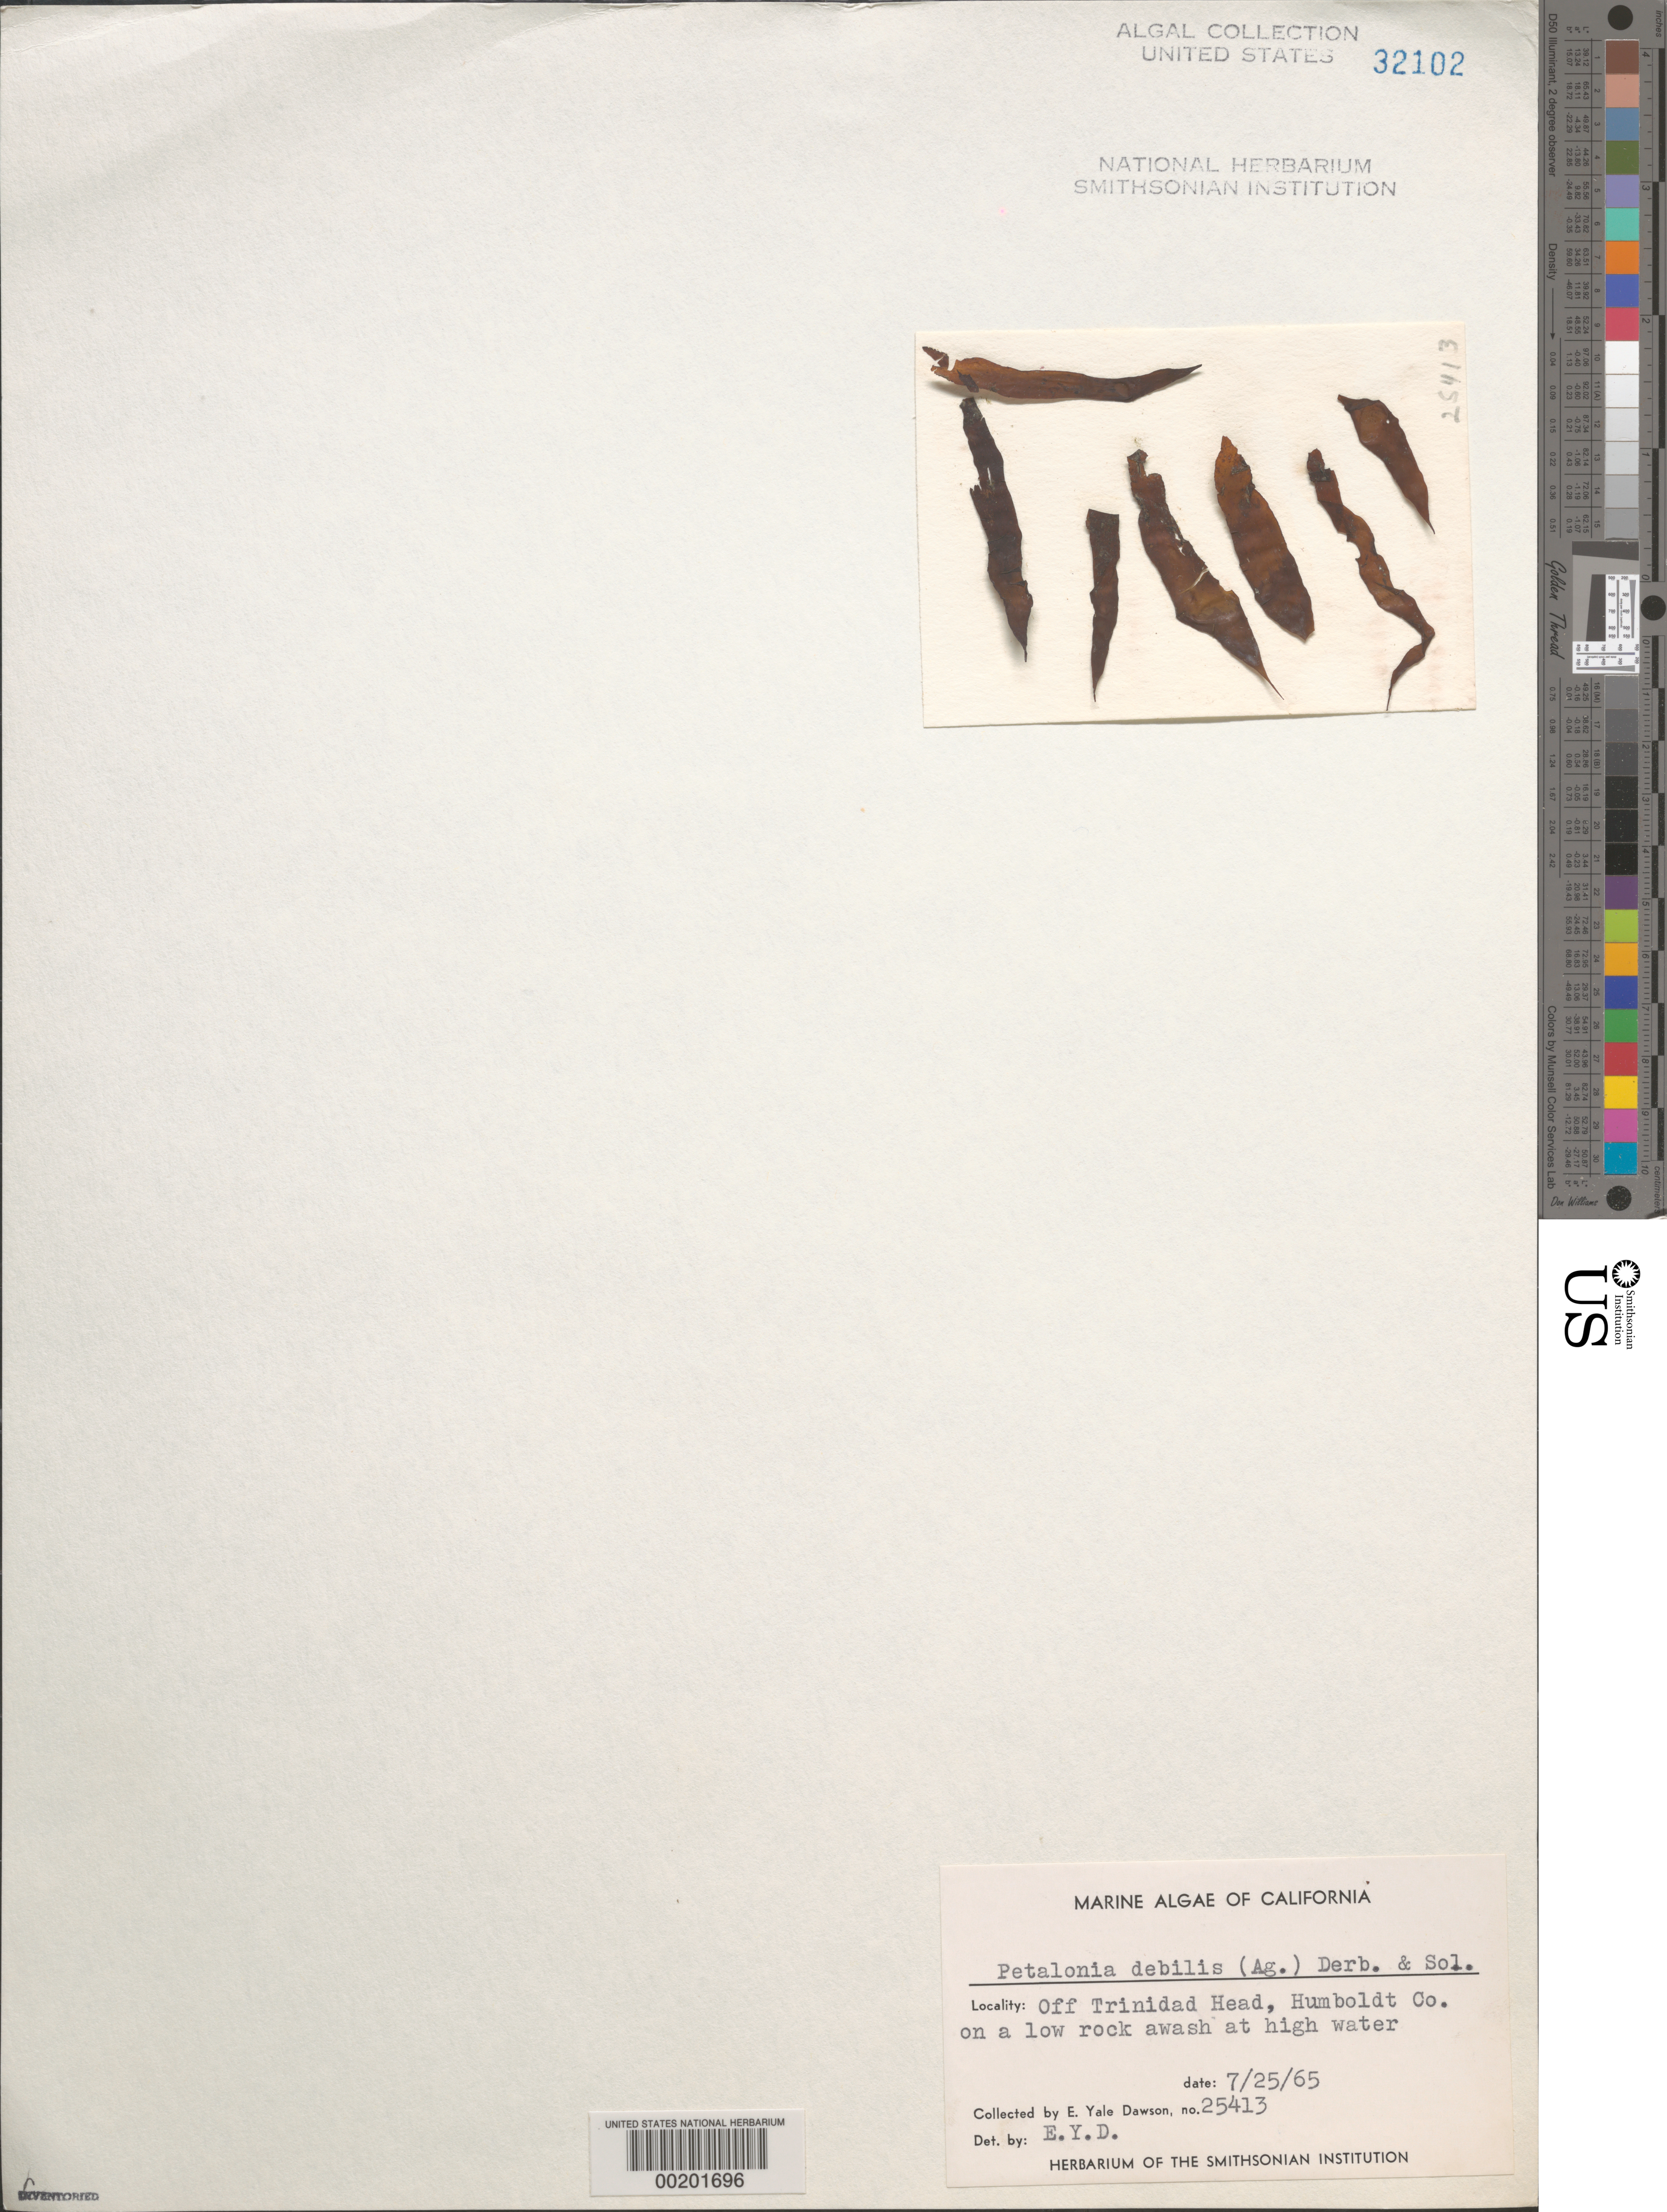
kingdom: Chromista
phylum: Ochrophyta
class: Phaeophyceae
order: Scytosiphonales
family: Scytosiphonaceae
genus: Petalonia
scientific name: Petalonia fascia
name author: (O.F. Müller) Kuntze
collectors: E. Y. Dawson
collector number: EYD 25413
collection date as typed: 25 Jul 1965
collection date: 1965-07-25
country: United States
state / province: California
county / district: Humboldt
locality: Off Trinidad Head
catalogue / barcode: US 32102